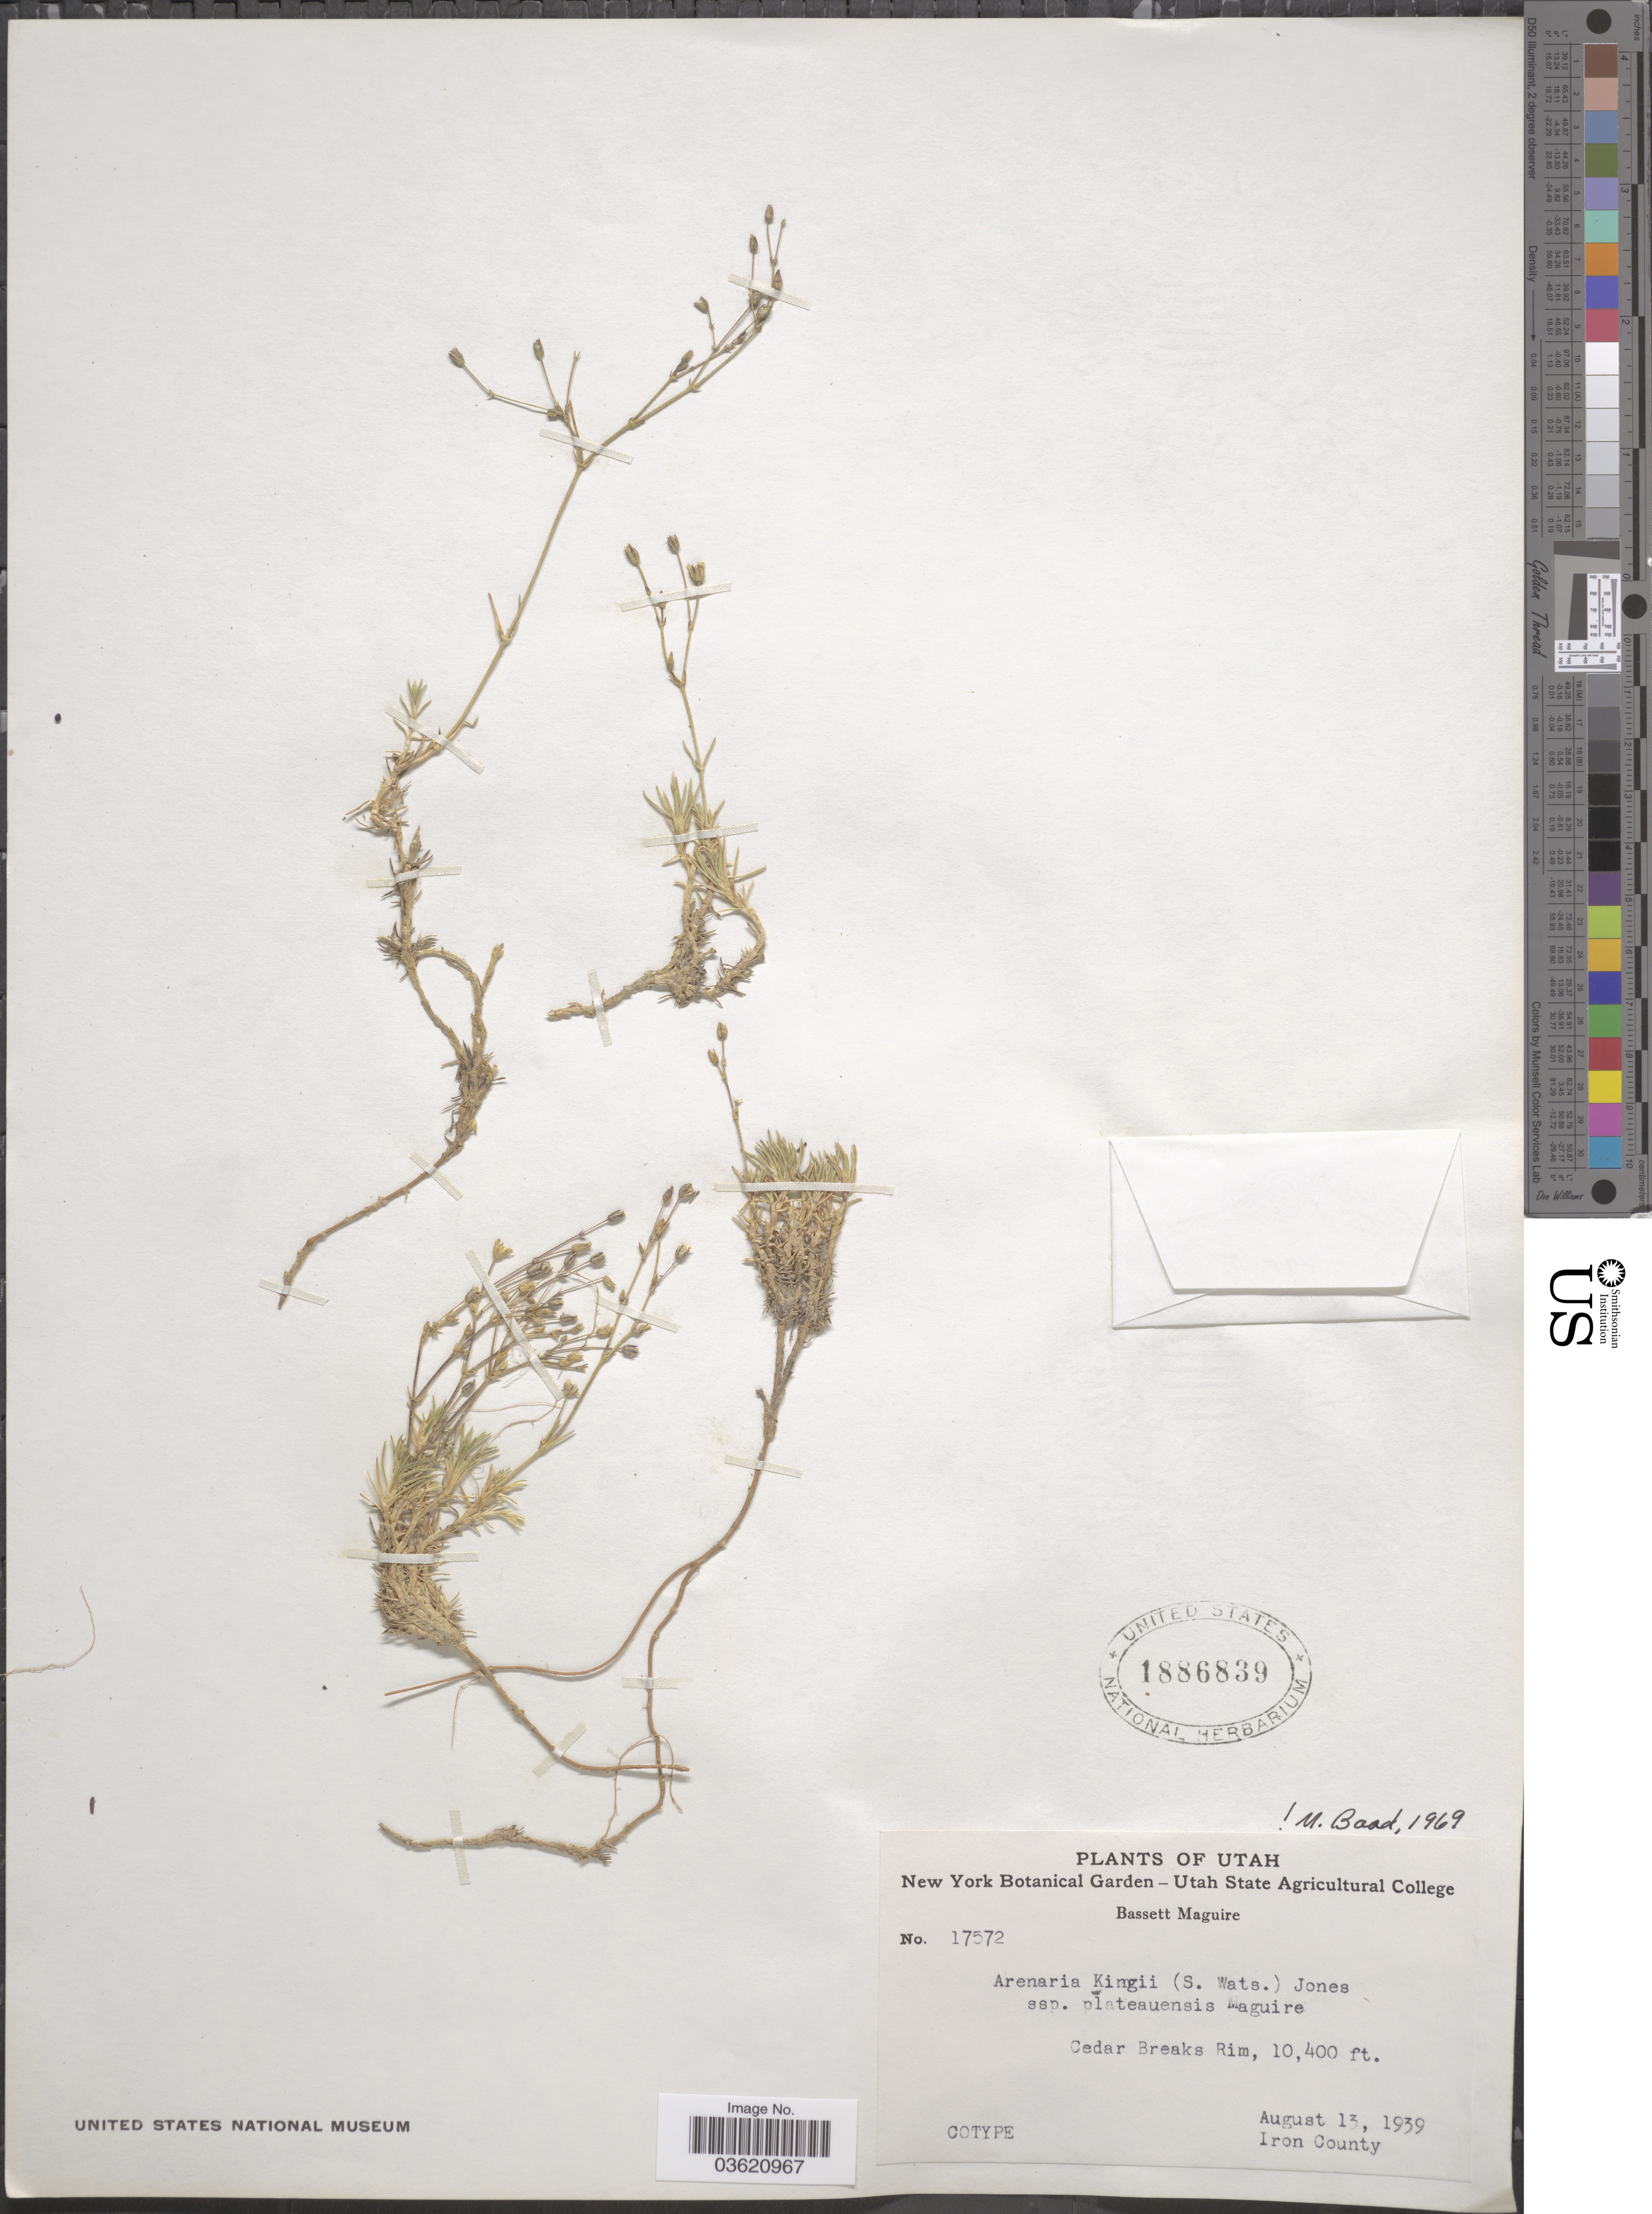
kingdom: Plantae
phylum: Tracheophyta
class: Magnoliopsida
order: Caryophyllales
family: Caryophyllaceae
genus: Eremogone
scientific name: Eremogone fendleri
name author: (A. Gray) Ikonn.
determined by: U.S. National Herbarium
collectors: B. Maguire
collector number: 17572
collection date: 1939-08-13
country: United States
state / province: Utah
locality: Cedar Breaks Rim. Iron County.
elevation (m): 3170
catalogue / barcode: US 1886839